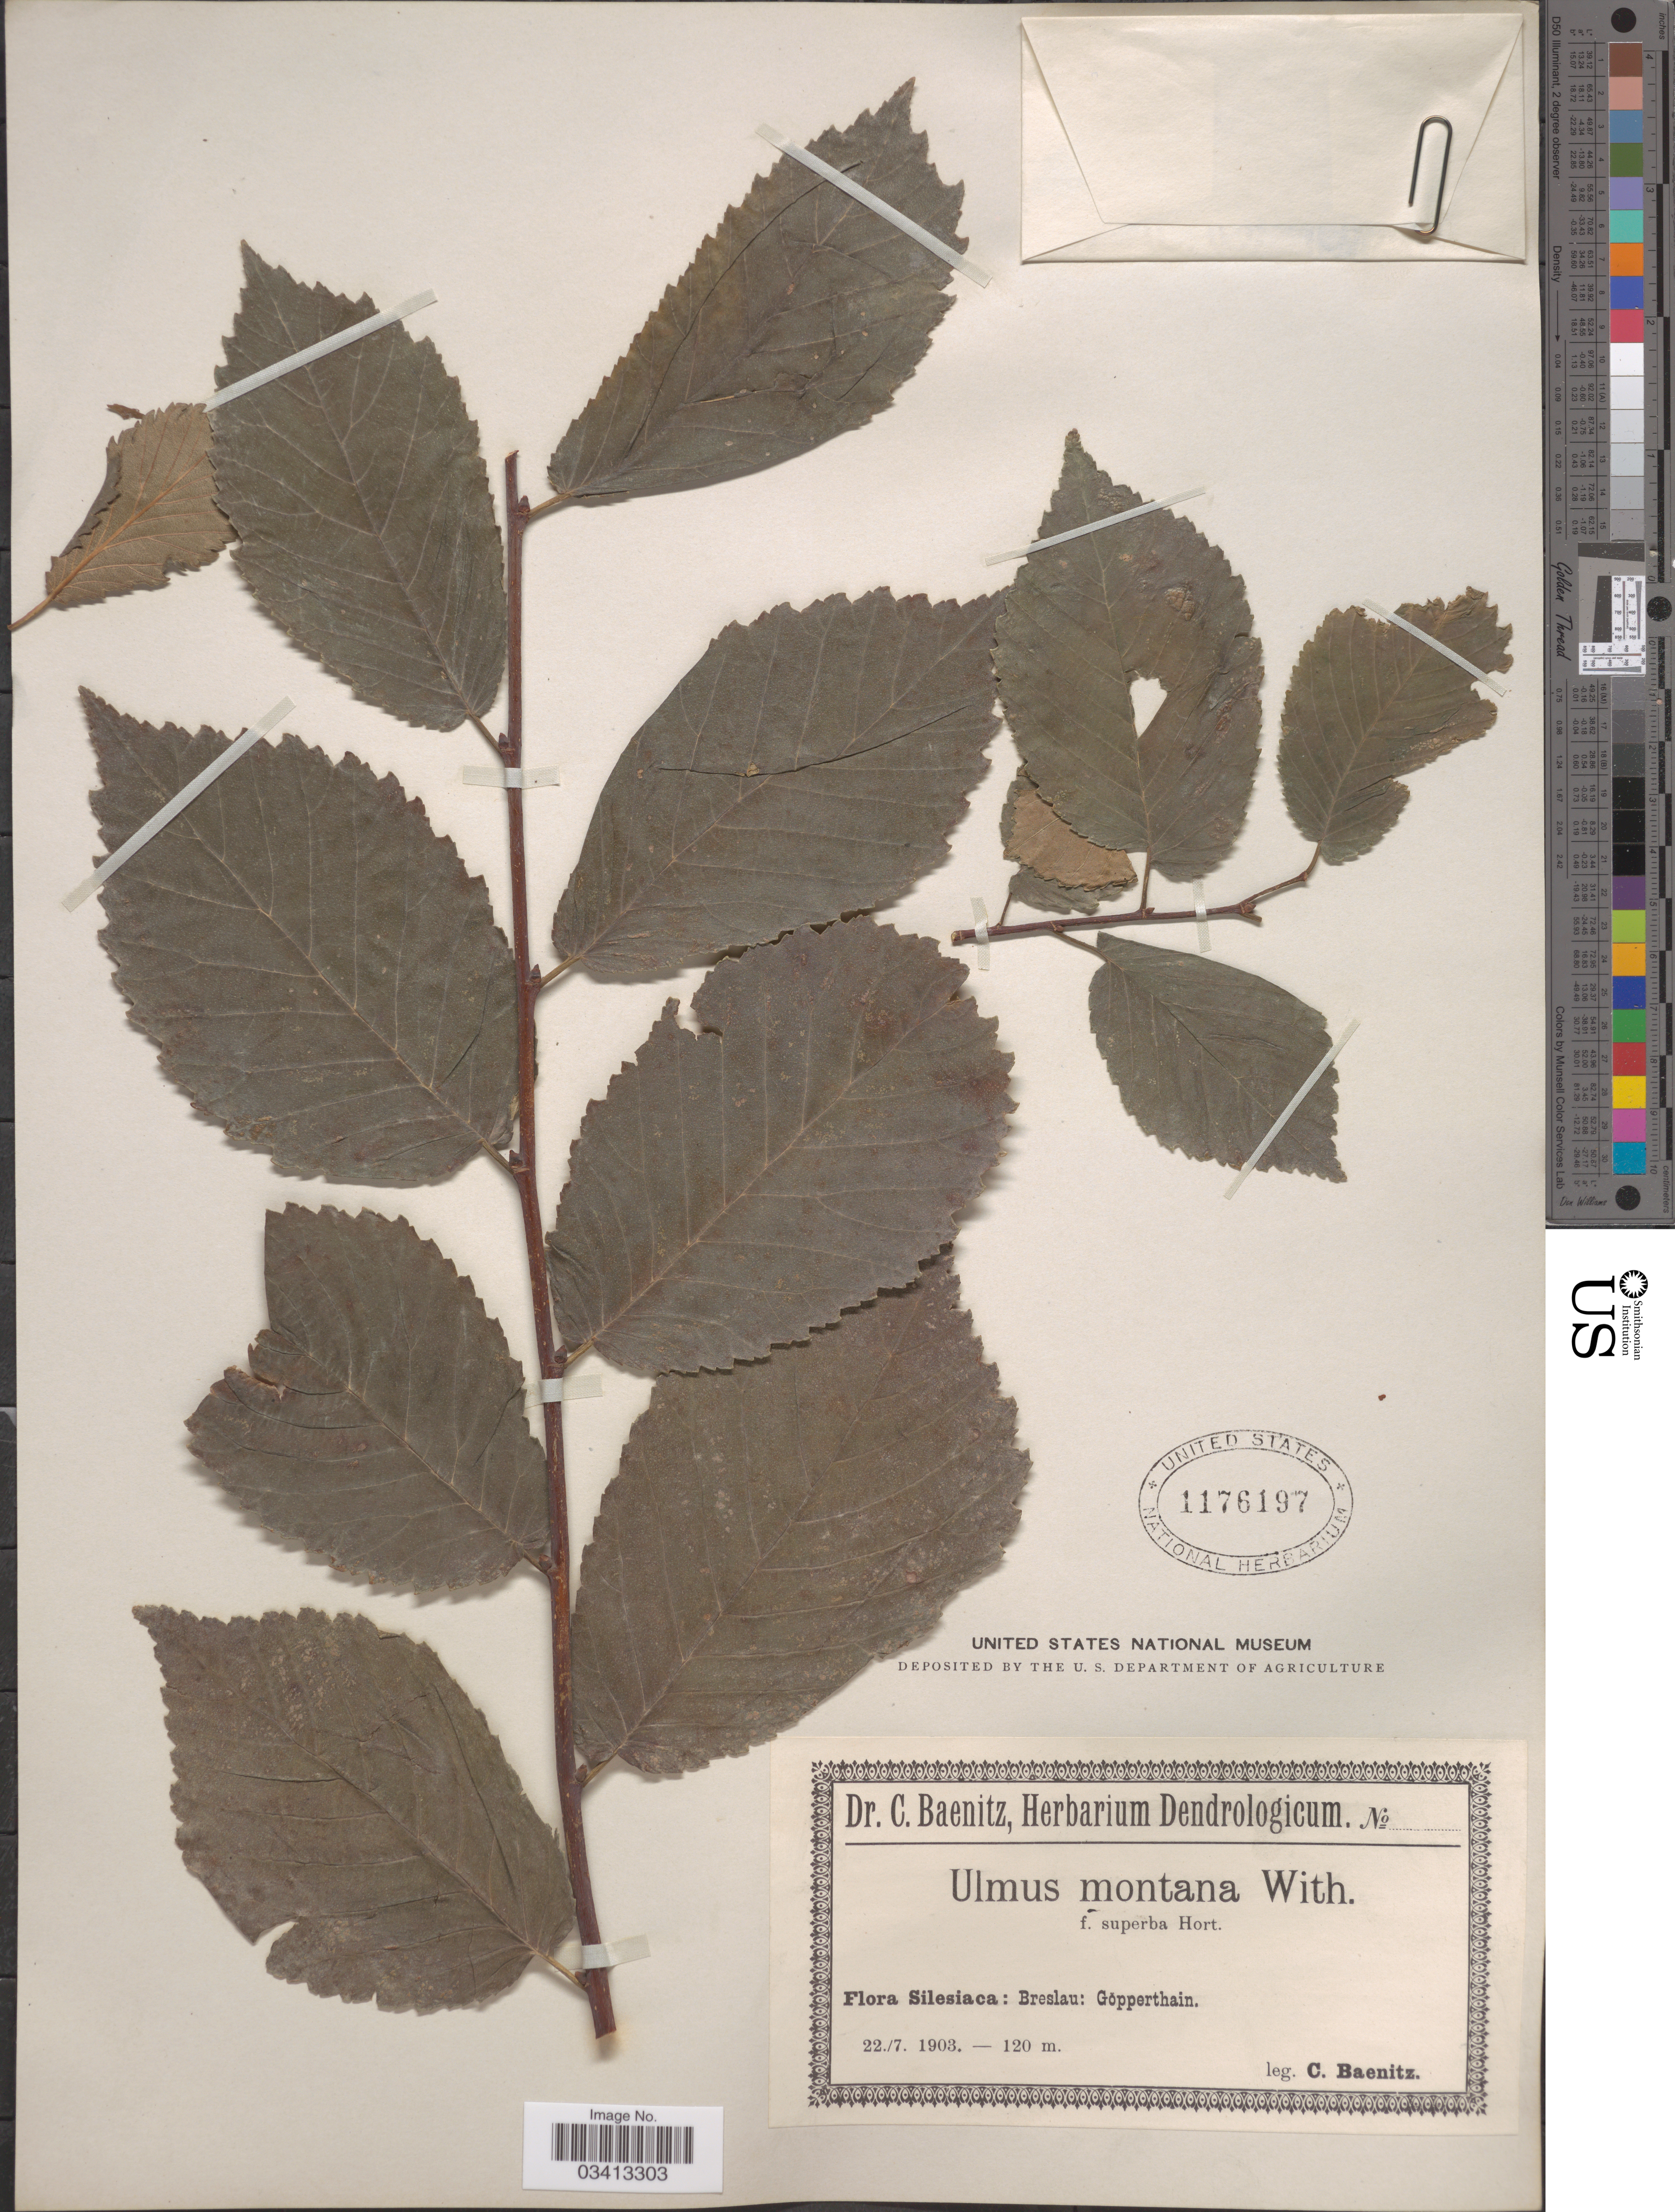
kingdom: Plantae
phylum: Tracheophyta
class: Magnoliopsida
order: Rosales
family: Ulmaceae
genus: Ulmus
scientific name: Ulmus glabra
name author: Huds.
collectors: C. G. Baenitz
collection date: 1903-07-22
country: Poland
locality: Silesiaca: Breslau: Göpperthain.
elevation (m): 120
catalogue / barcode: US 1176197